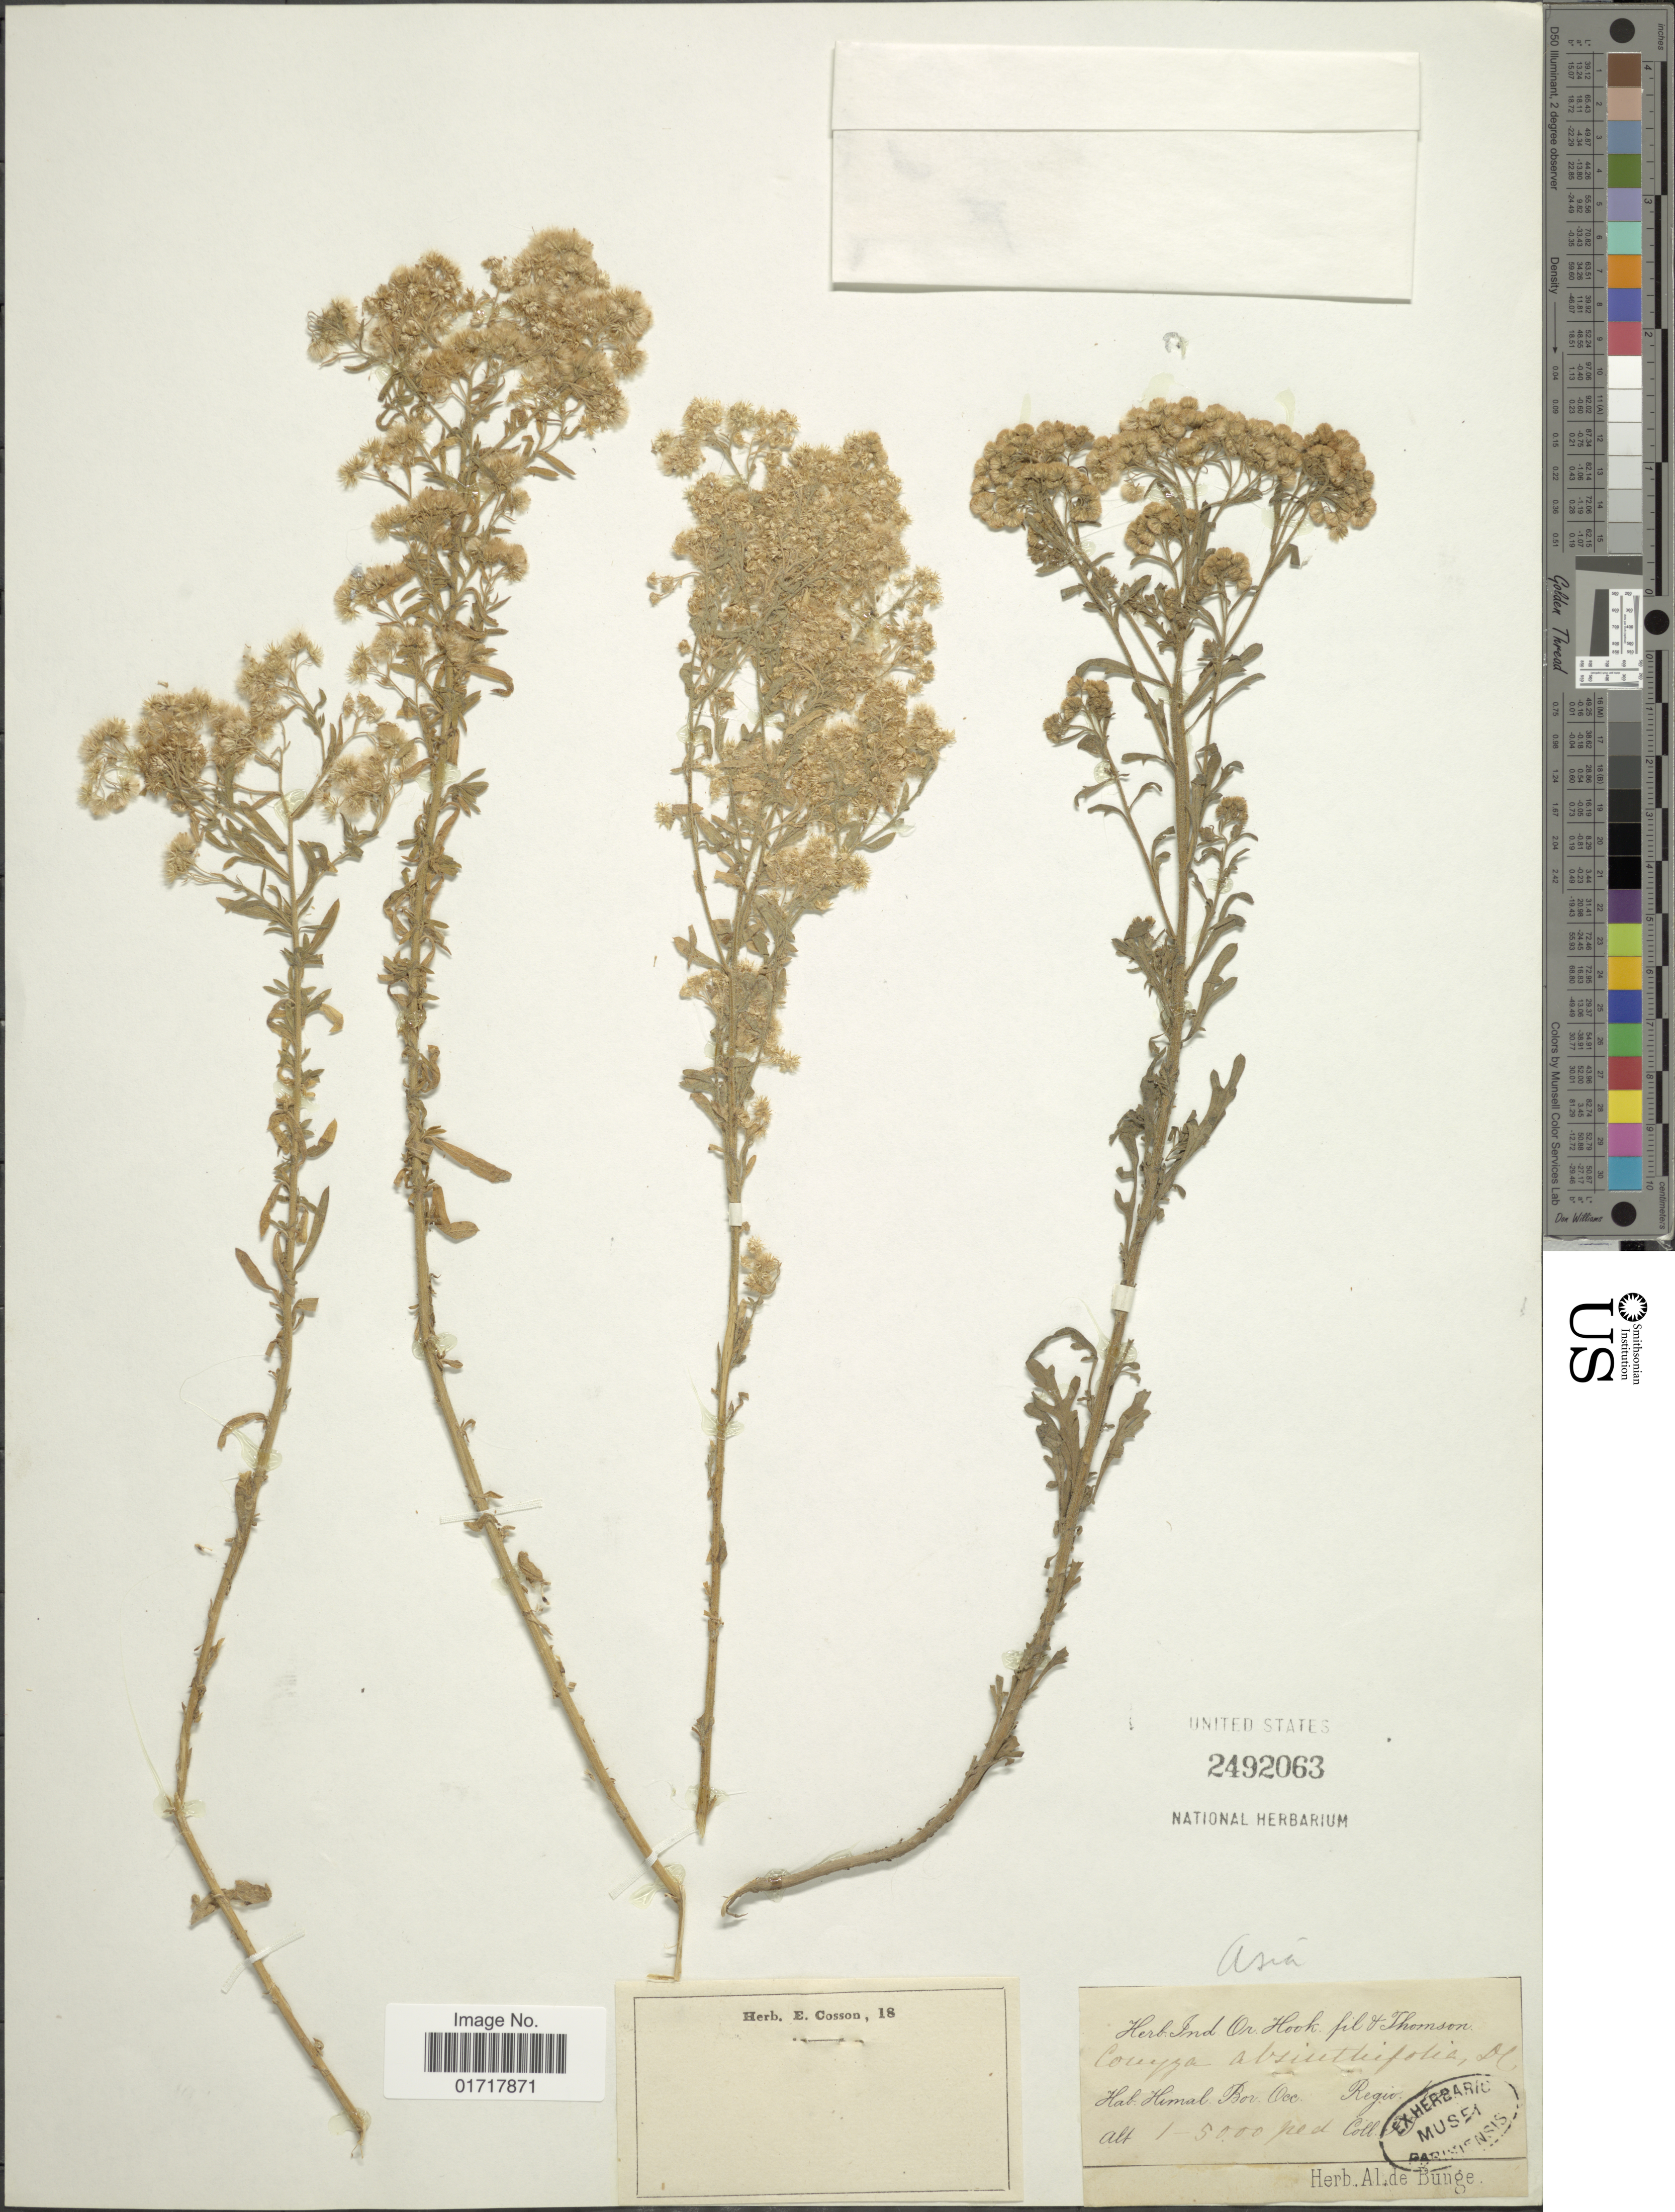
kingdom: Plantae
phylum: Tracheophyta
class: Magnoliopsida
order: Asterales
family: Asteraceae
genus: Conyza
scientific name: Conyza absinthifolia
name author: DC.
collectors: T. Thomson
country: India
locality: Himal. Bor. Occ. Regio. [illegible text].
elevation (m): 305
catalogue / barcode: US 2492063